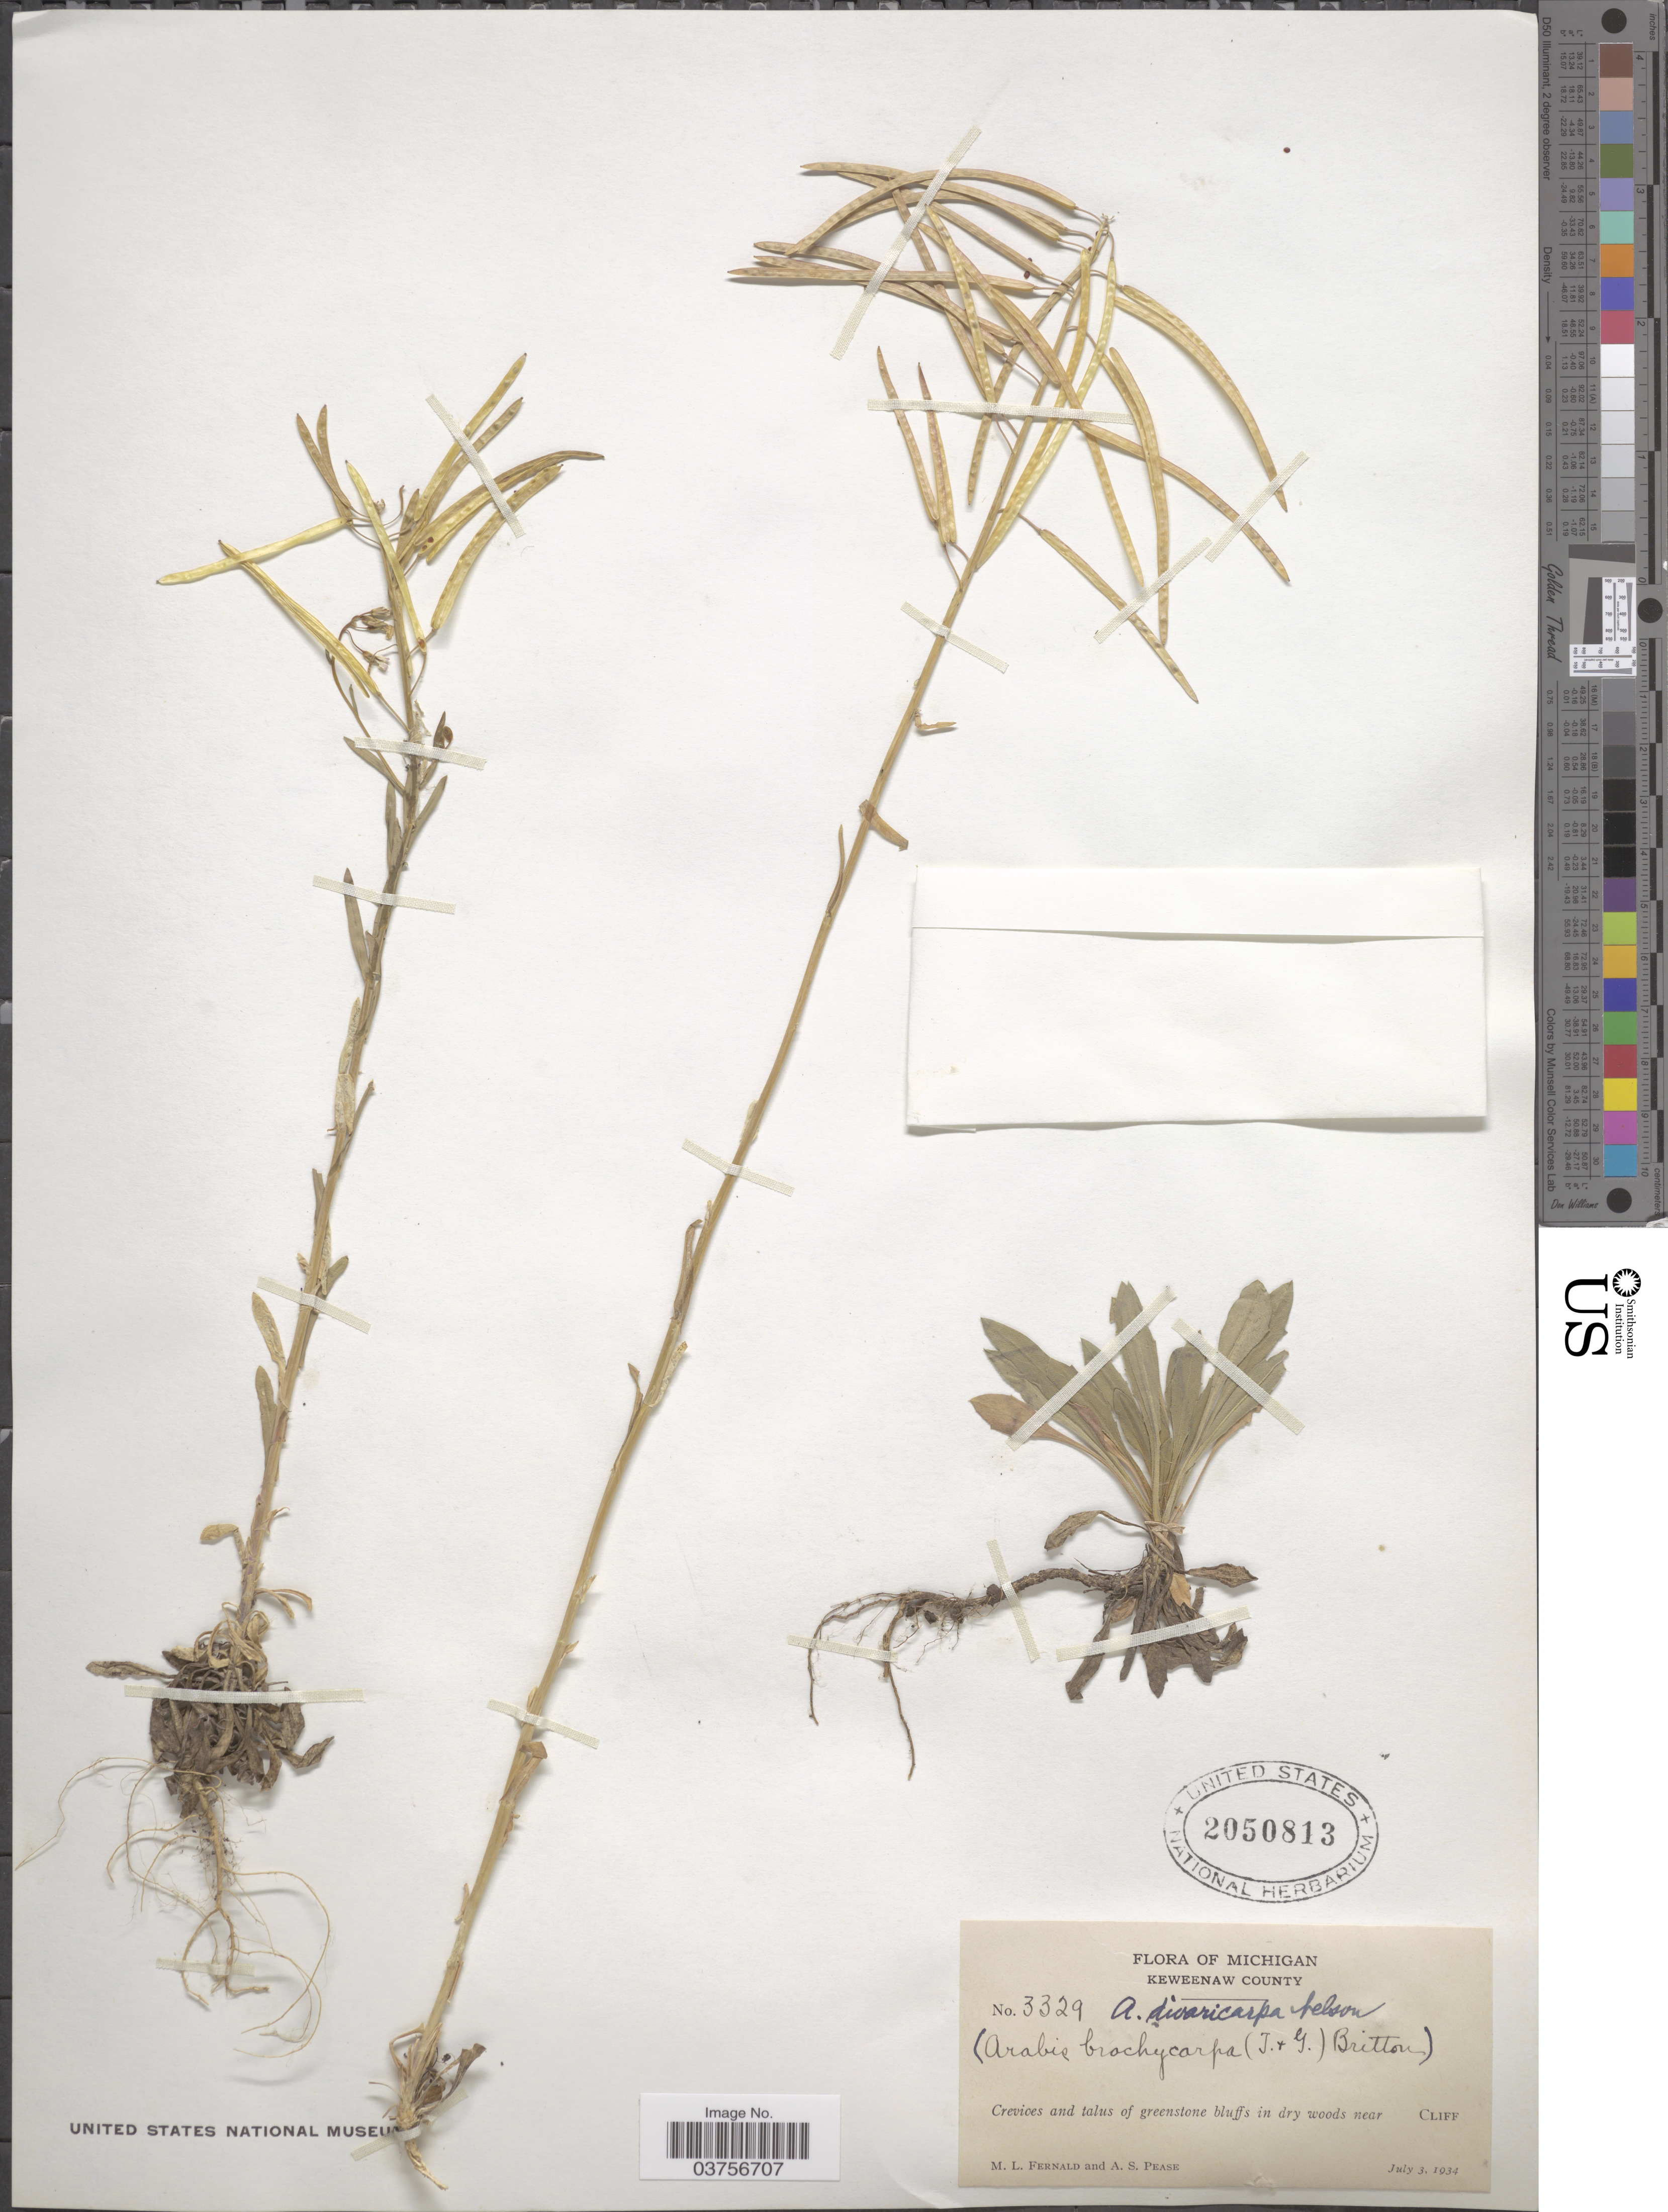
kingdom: Plantae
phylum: Tracheophyta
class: Magnoliopsida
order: Brassicales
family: Brassicaceae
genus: Arabis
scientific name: Arabis divaricarpa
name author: A. Nelson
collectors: M. L. Fernald & A. S. Pease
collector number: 3329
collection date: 1934-07-03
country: United States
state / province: Michigan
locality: Keweenaw County. Near Cliff.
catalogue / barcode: US 2050813